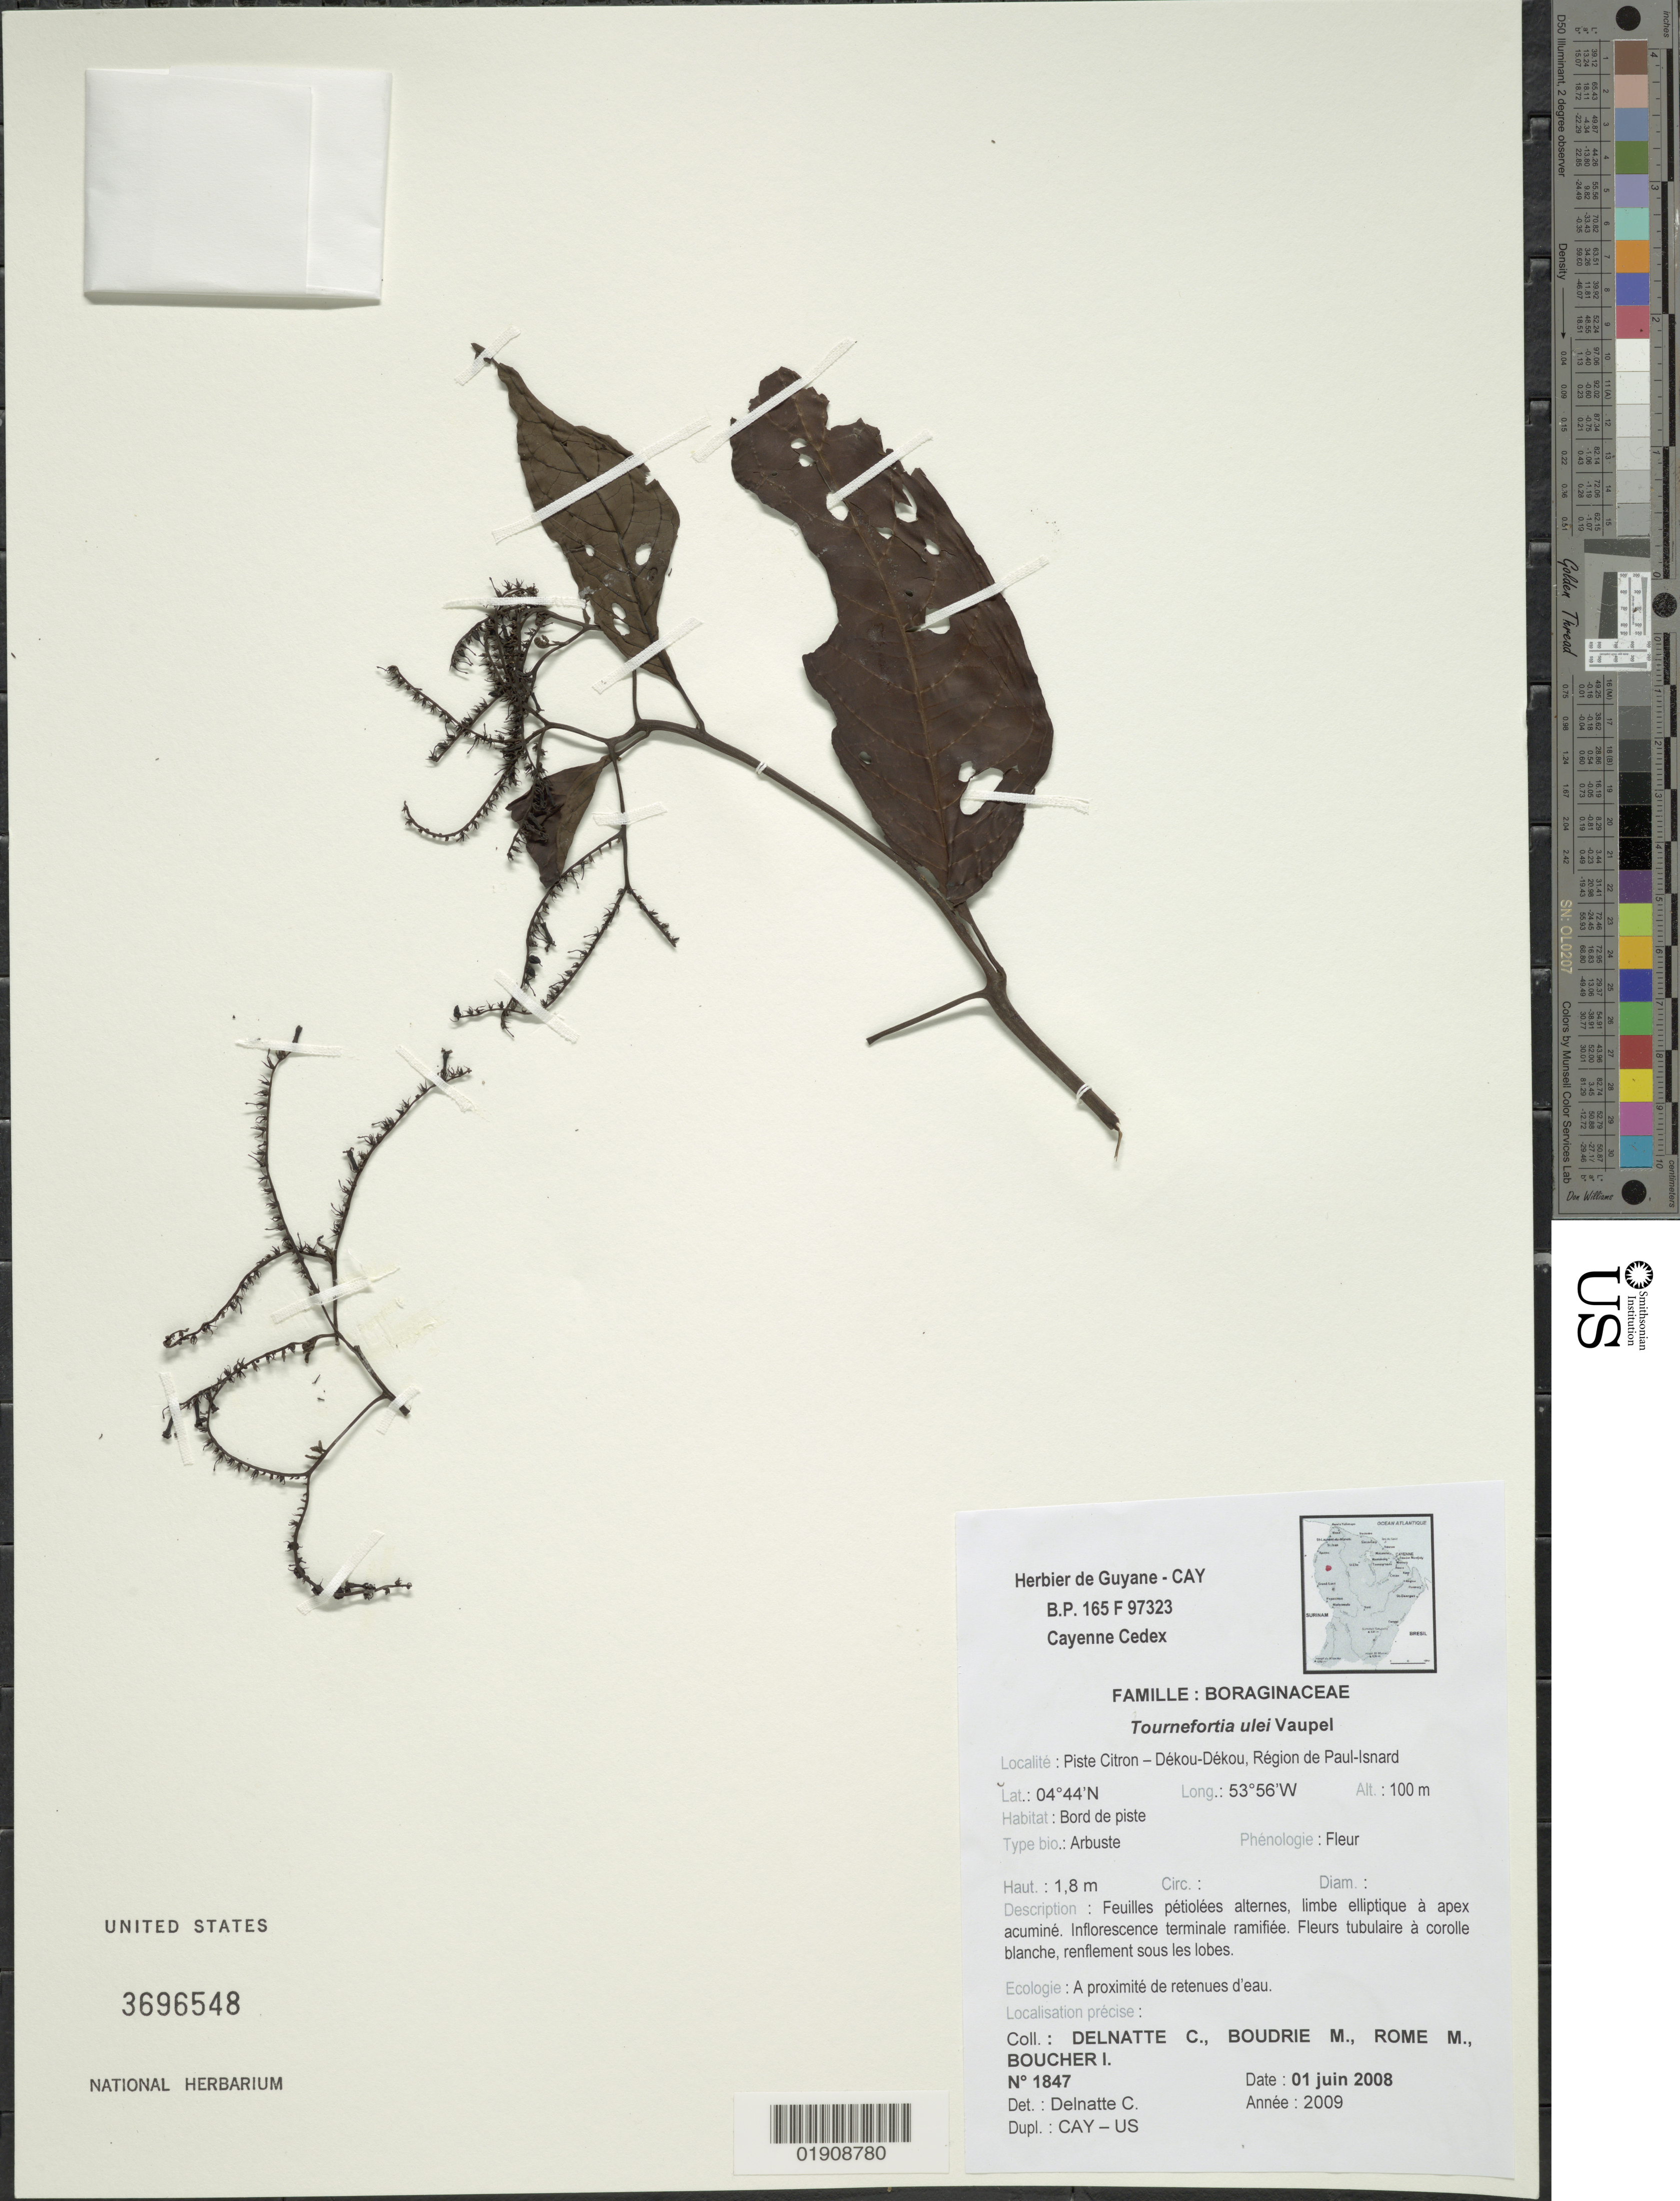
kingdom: Plantae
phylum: Tracheophyta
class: Magnoliopsida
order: Boraginales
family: Heliotropiaceae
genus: Tournefortia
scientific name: Tournefortia ulei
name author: Vaupel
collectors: C. Delnatte, M. Boudrie, M. Rome & I. Boucher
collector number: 1847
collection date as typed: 1 June 2005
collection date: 2005-06-01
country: French Guiana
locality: Piste Citron - Dekou-Dekou, Region de Paul-lsnard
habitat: A procimite de retenuse d'eau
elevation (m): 100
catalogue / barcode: US 3696548